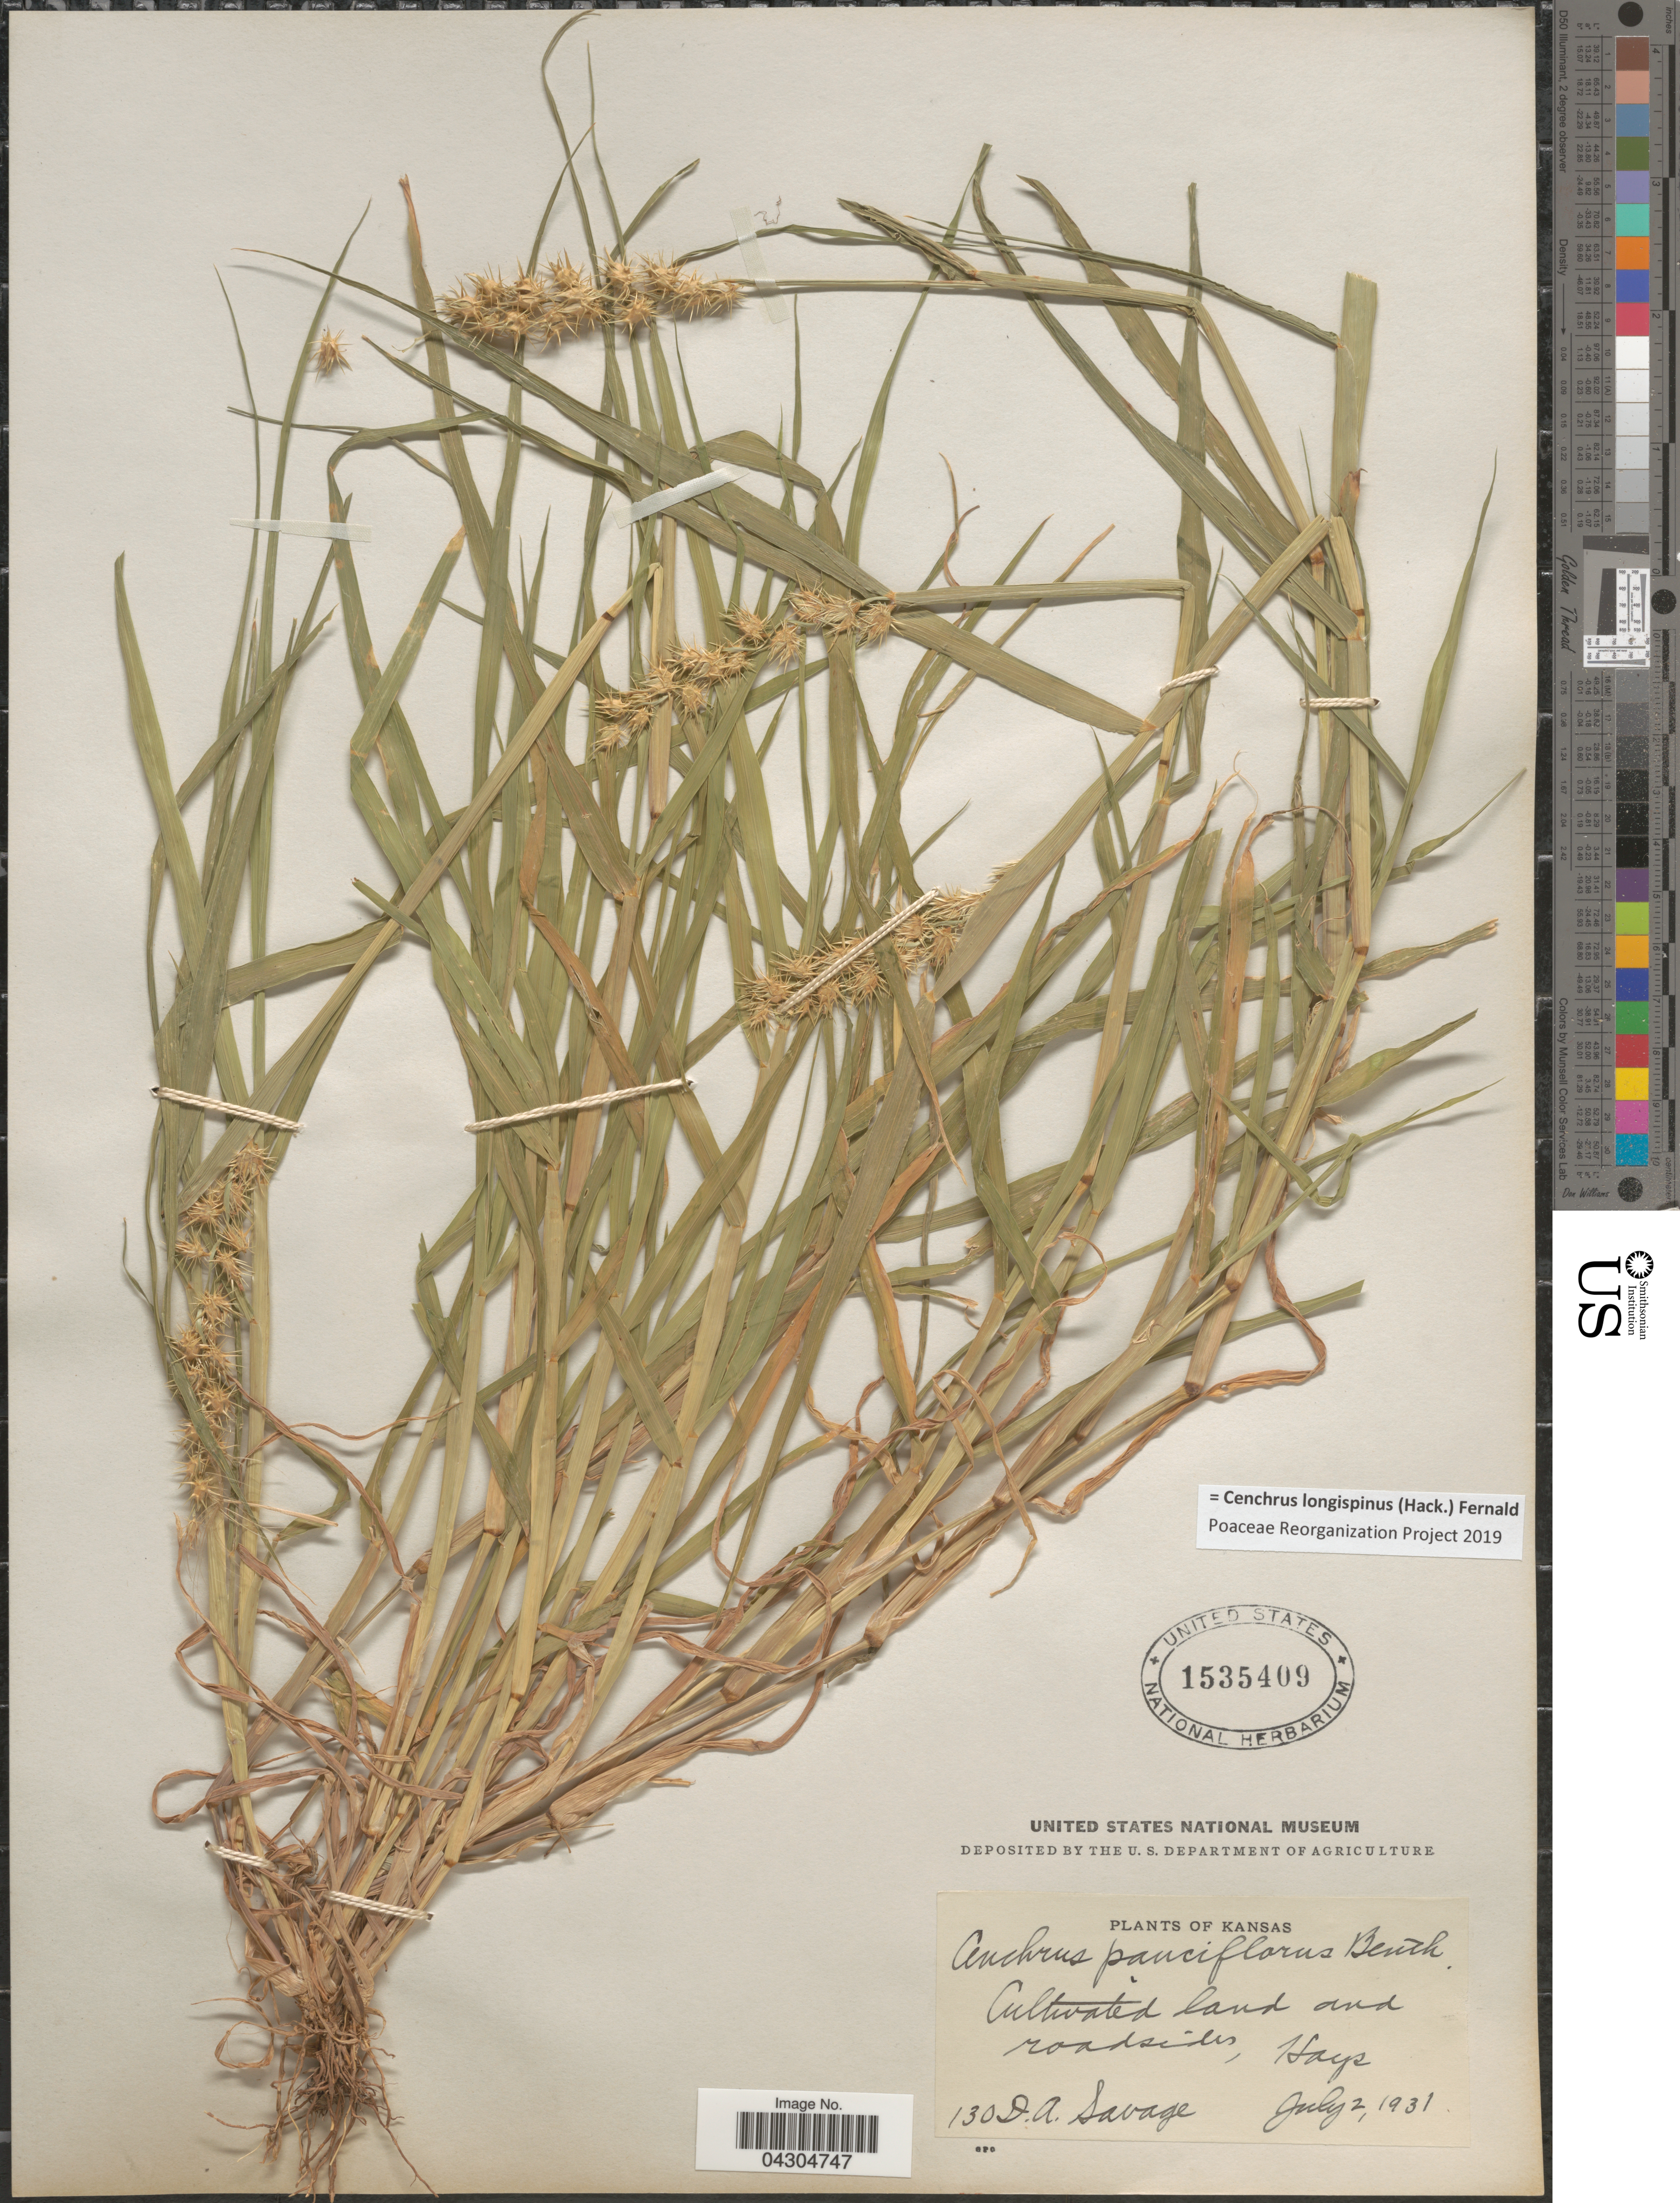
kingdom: Plantae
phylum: Tracheophyta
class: Liliopsida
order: Poales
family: Poaceae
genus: Cenchrus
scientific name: Cenchrus longispinus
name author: (Hack.) Fernald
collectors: D. Savage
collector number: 130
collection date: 1931-07-02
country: United States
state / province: Kansas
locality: Hays.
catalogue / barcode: US 1535409